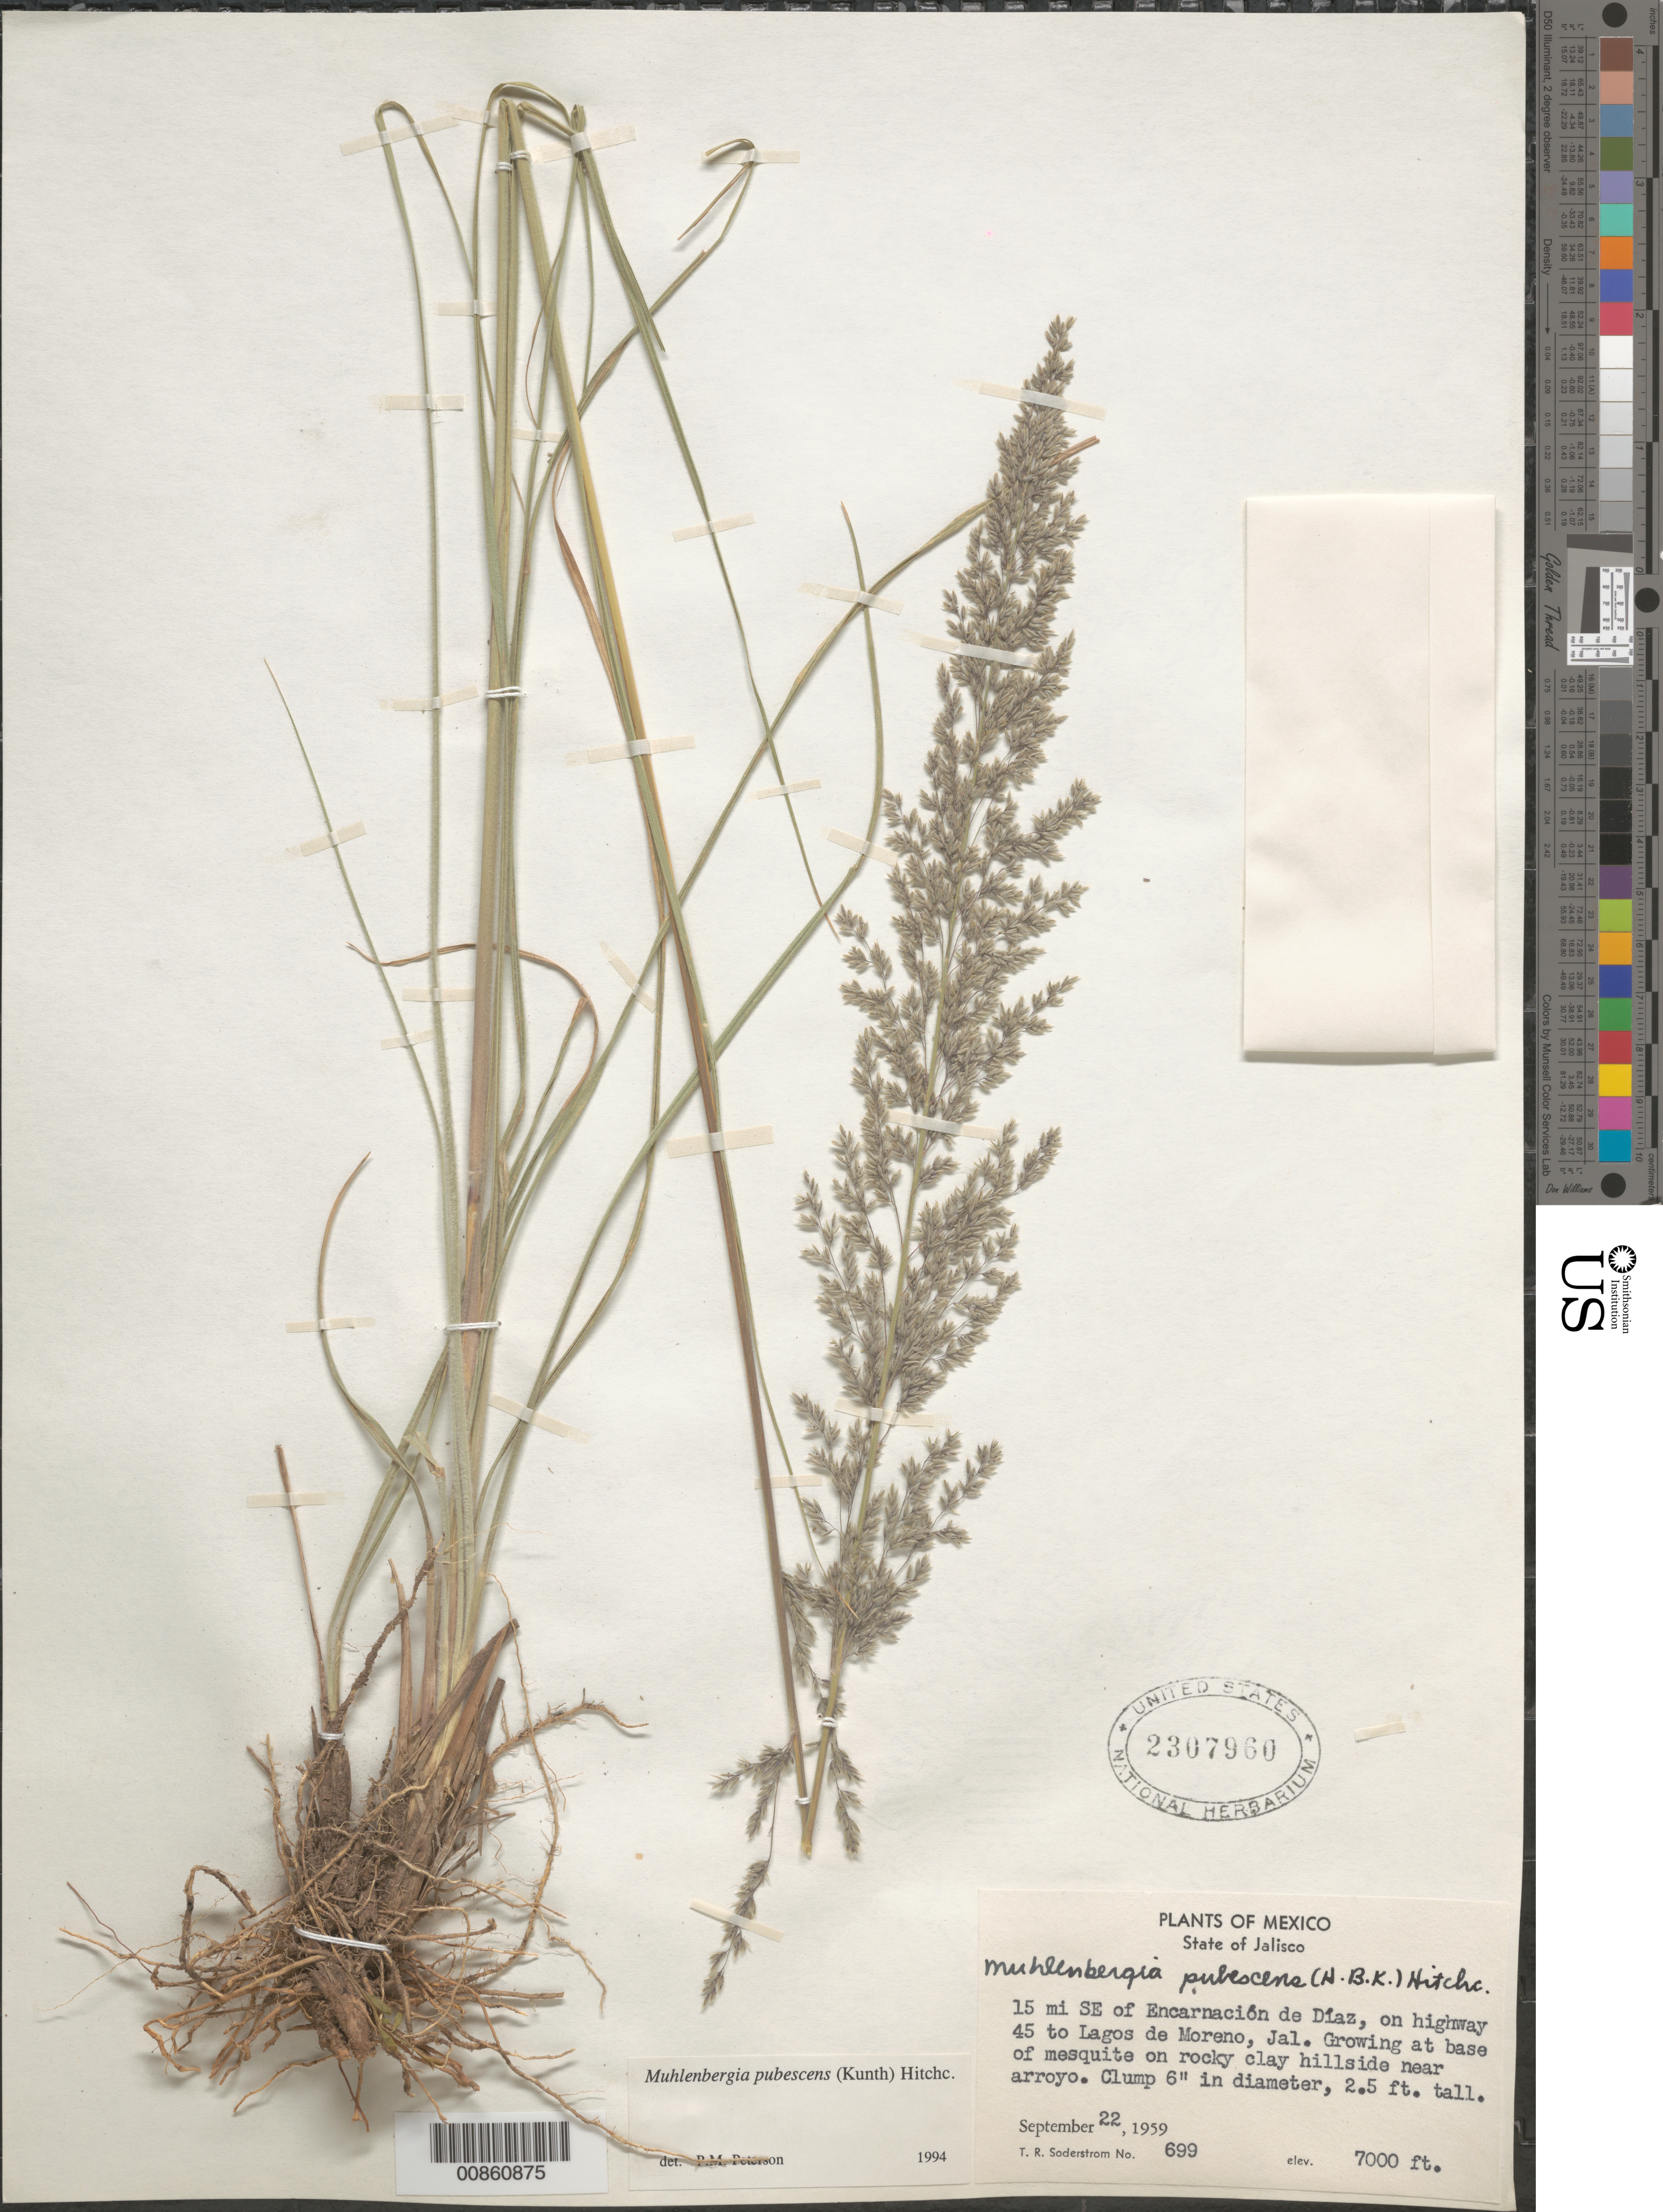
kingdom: Plantae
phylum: Tracheophyta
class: Liliopsida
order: Poales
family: Poaceae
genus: Muhlenbergia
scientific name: Muhlenbergia pubescens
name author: (Kunth) Hitchc.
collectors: T. R. Soderstrom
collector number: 699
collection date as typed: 22 Sep 1959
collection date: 1959-09-22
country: Mexico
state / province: Jalisco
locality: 15 mi Se of Encarnacion de Diaz, on Hwy 45 to Lagos de Moreno, Jal.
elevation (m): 2134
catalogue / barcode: US 2307960